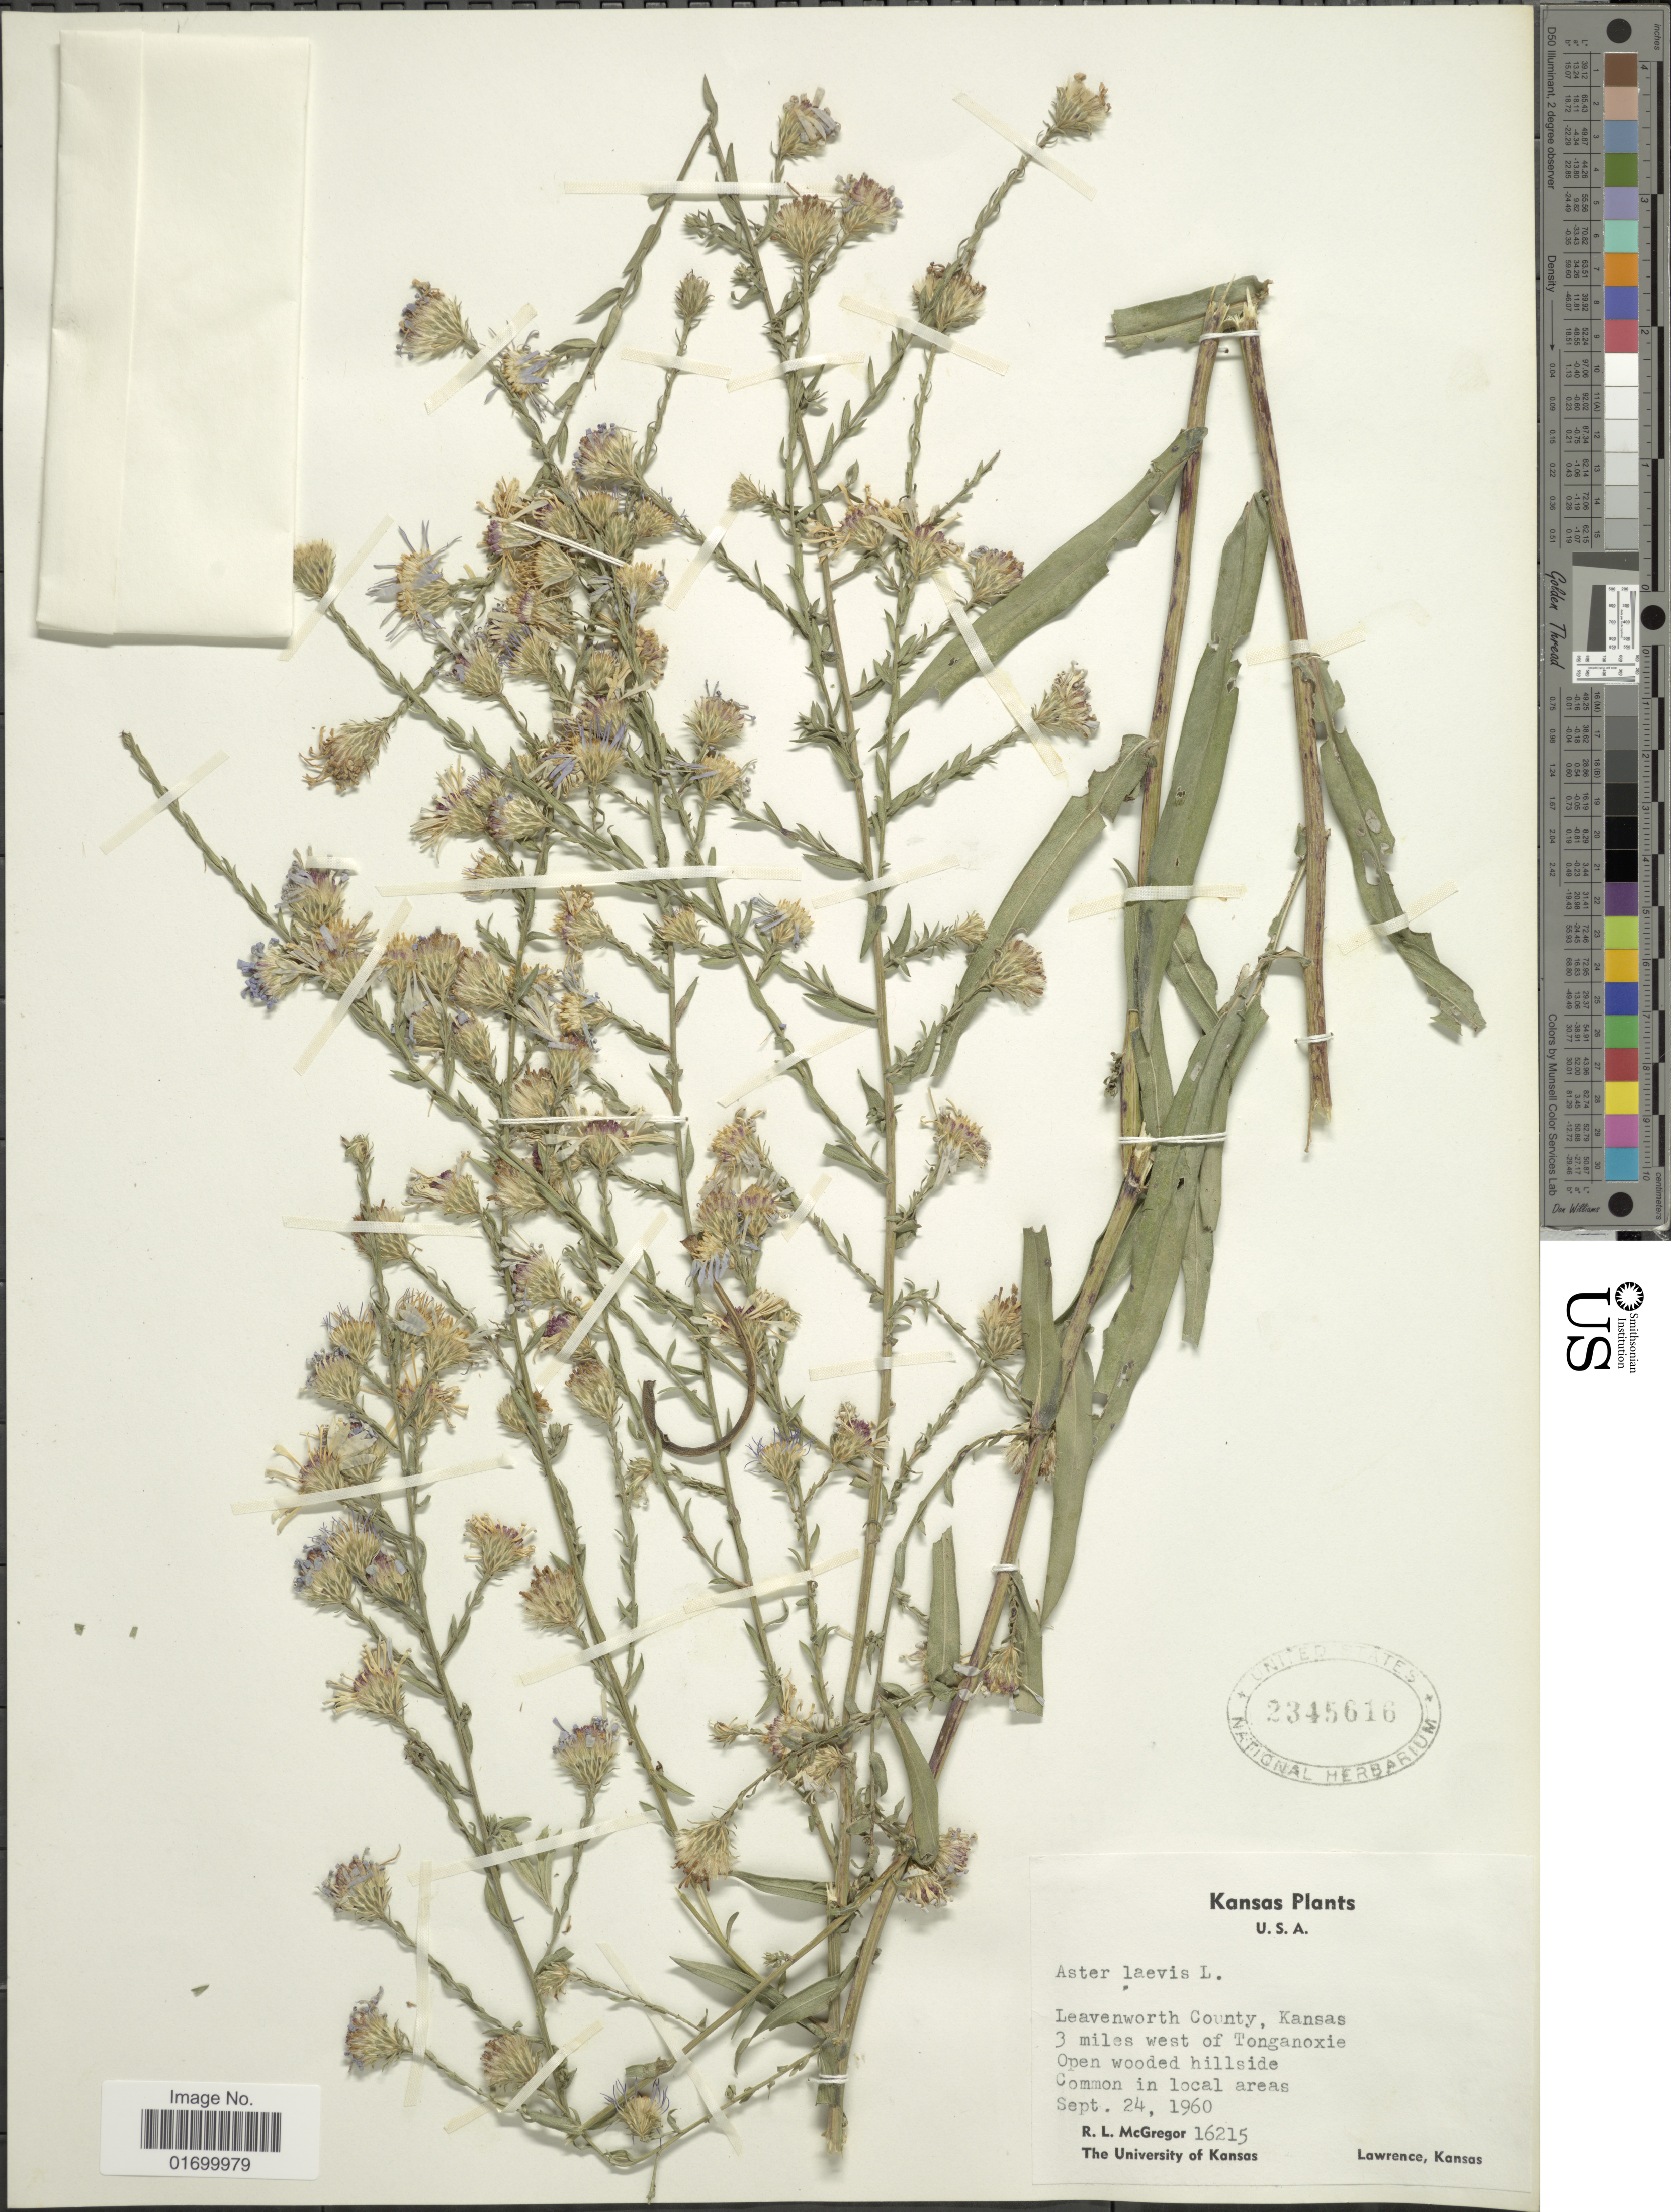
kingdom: Plantae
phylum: Tracheophyta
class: Magnoliopsida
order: Asterales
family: Asteraceae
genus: Symphyotrichum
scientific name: Symphyotrichum laeve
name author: (L.) Á. Löve & D. Löve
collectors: R. McGregor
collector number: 16215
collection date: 1960-09-24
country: United States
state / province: Kansas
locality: Leavenworth County, Kansas, 3 miles west of Tonganoxie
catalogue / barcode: US 2345616